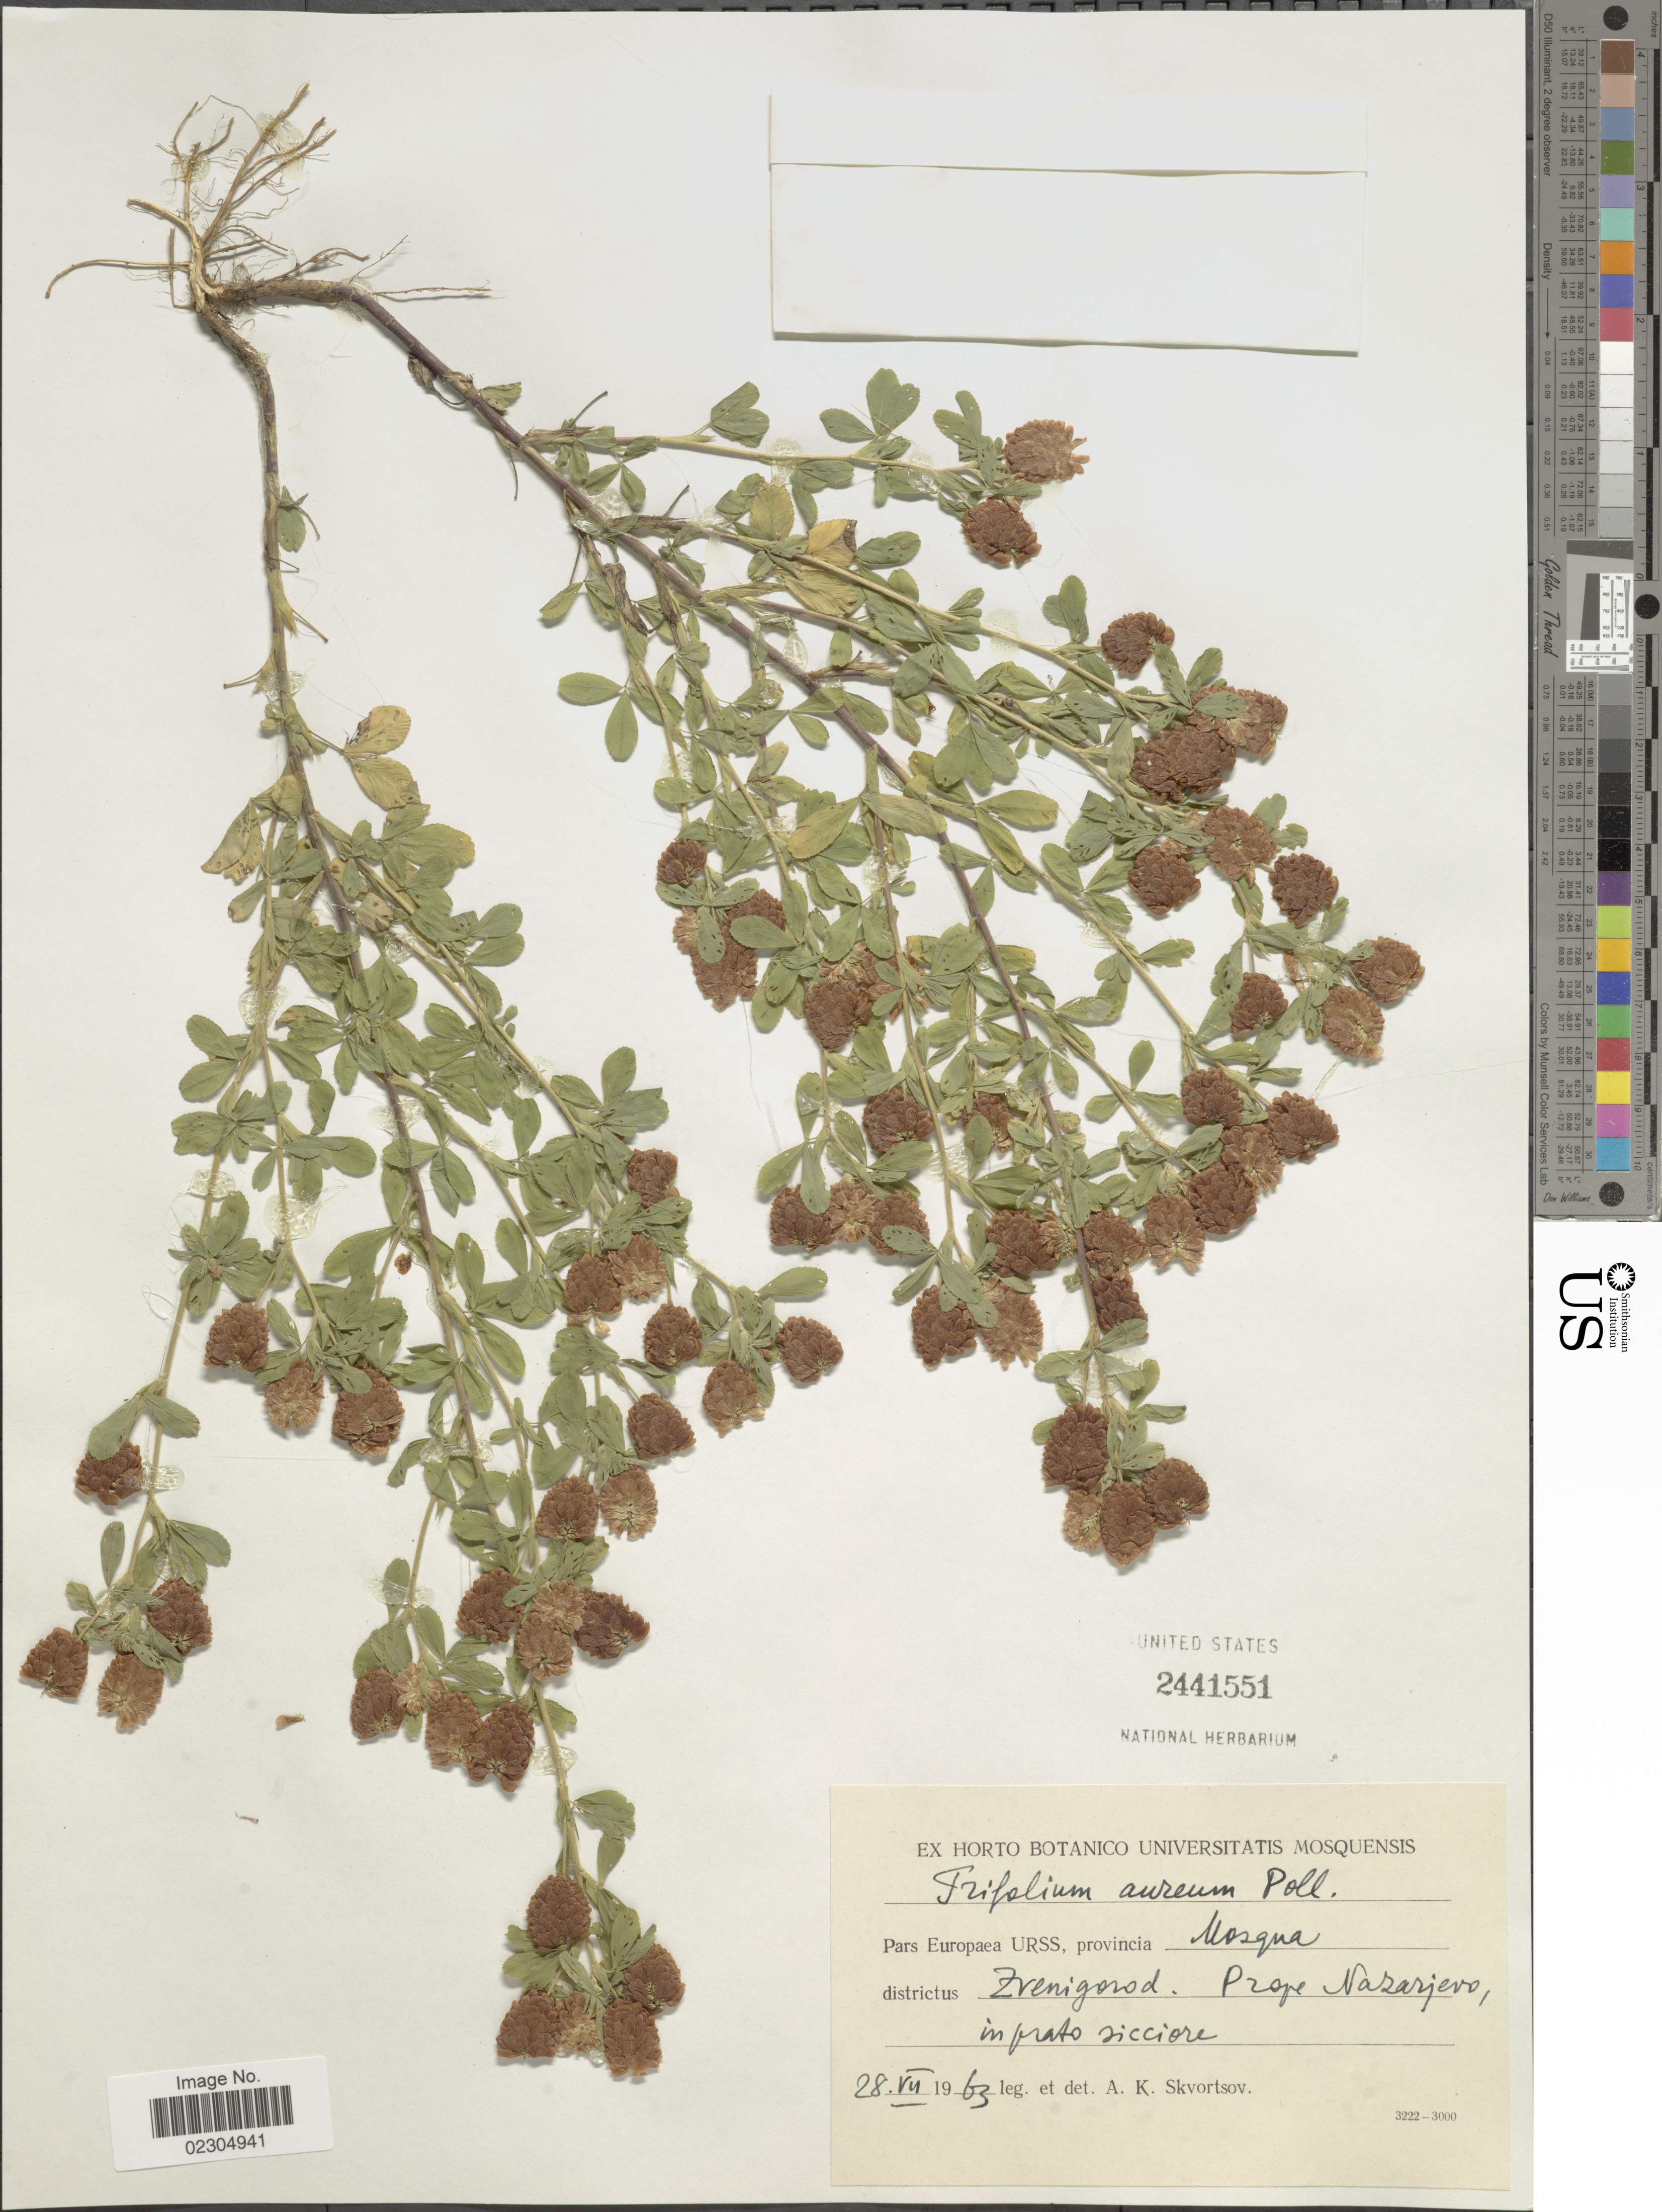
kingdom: Plantae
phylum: Tracheophyta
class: Magnoliopsida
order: Fabales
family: Fabaceae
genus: Trifolium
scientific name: Trifolium aureum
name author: Pollich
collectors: A. K. Skvortsov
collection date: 1963-07-28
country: Russian Federation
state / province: Moscow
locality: Pars Europa URSS, provincia Uozqna. districtus Zrenigorod. prope Nazarjevo, in prato sicciore.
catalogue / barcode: US 2441551